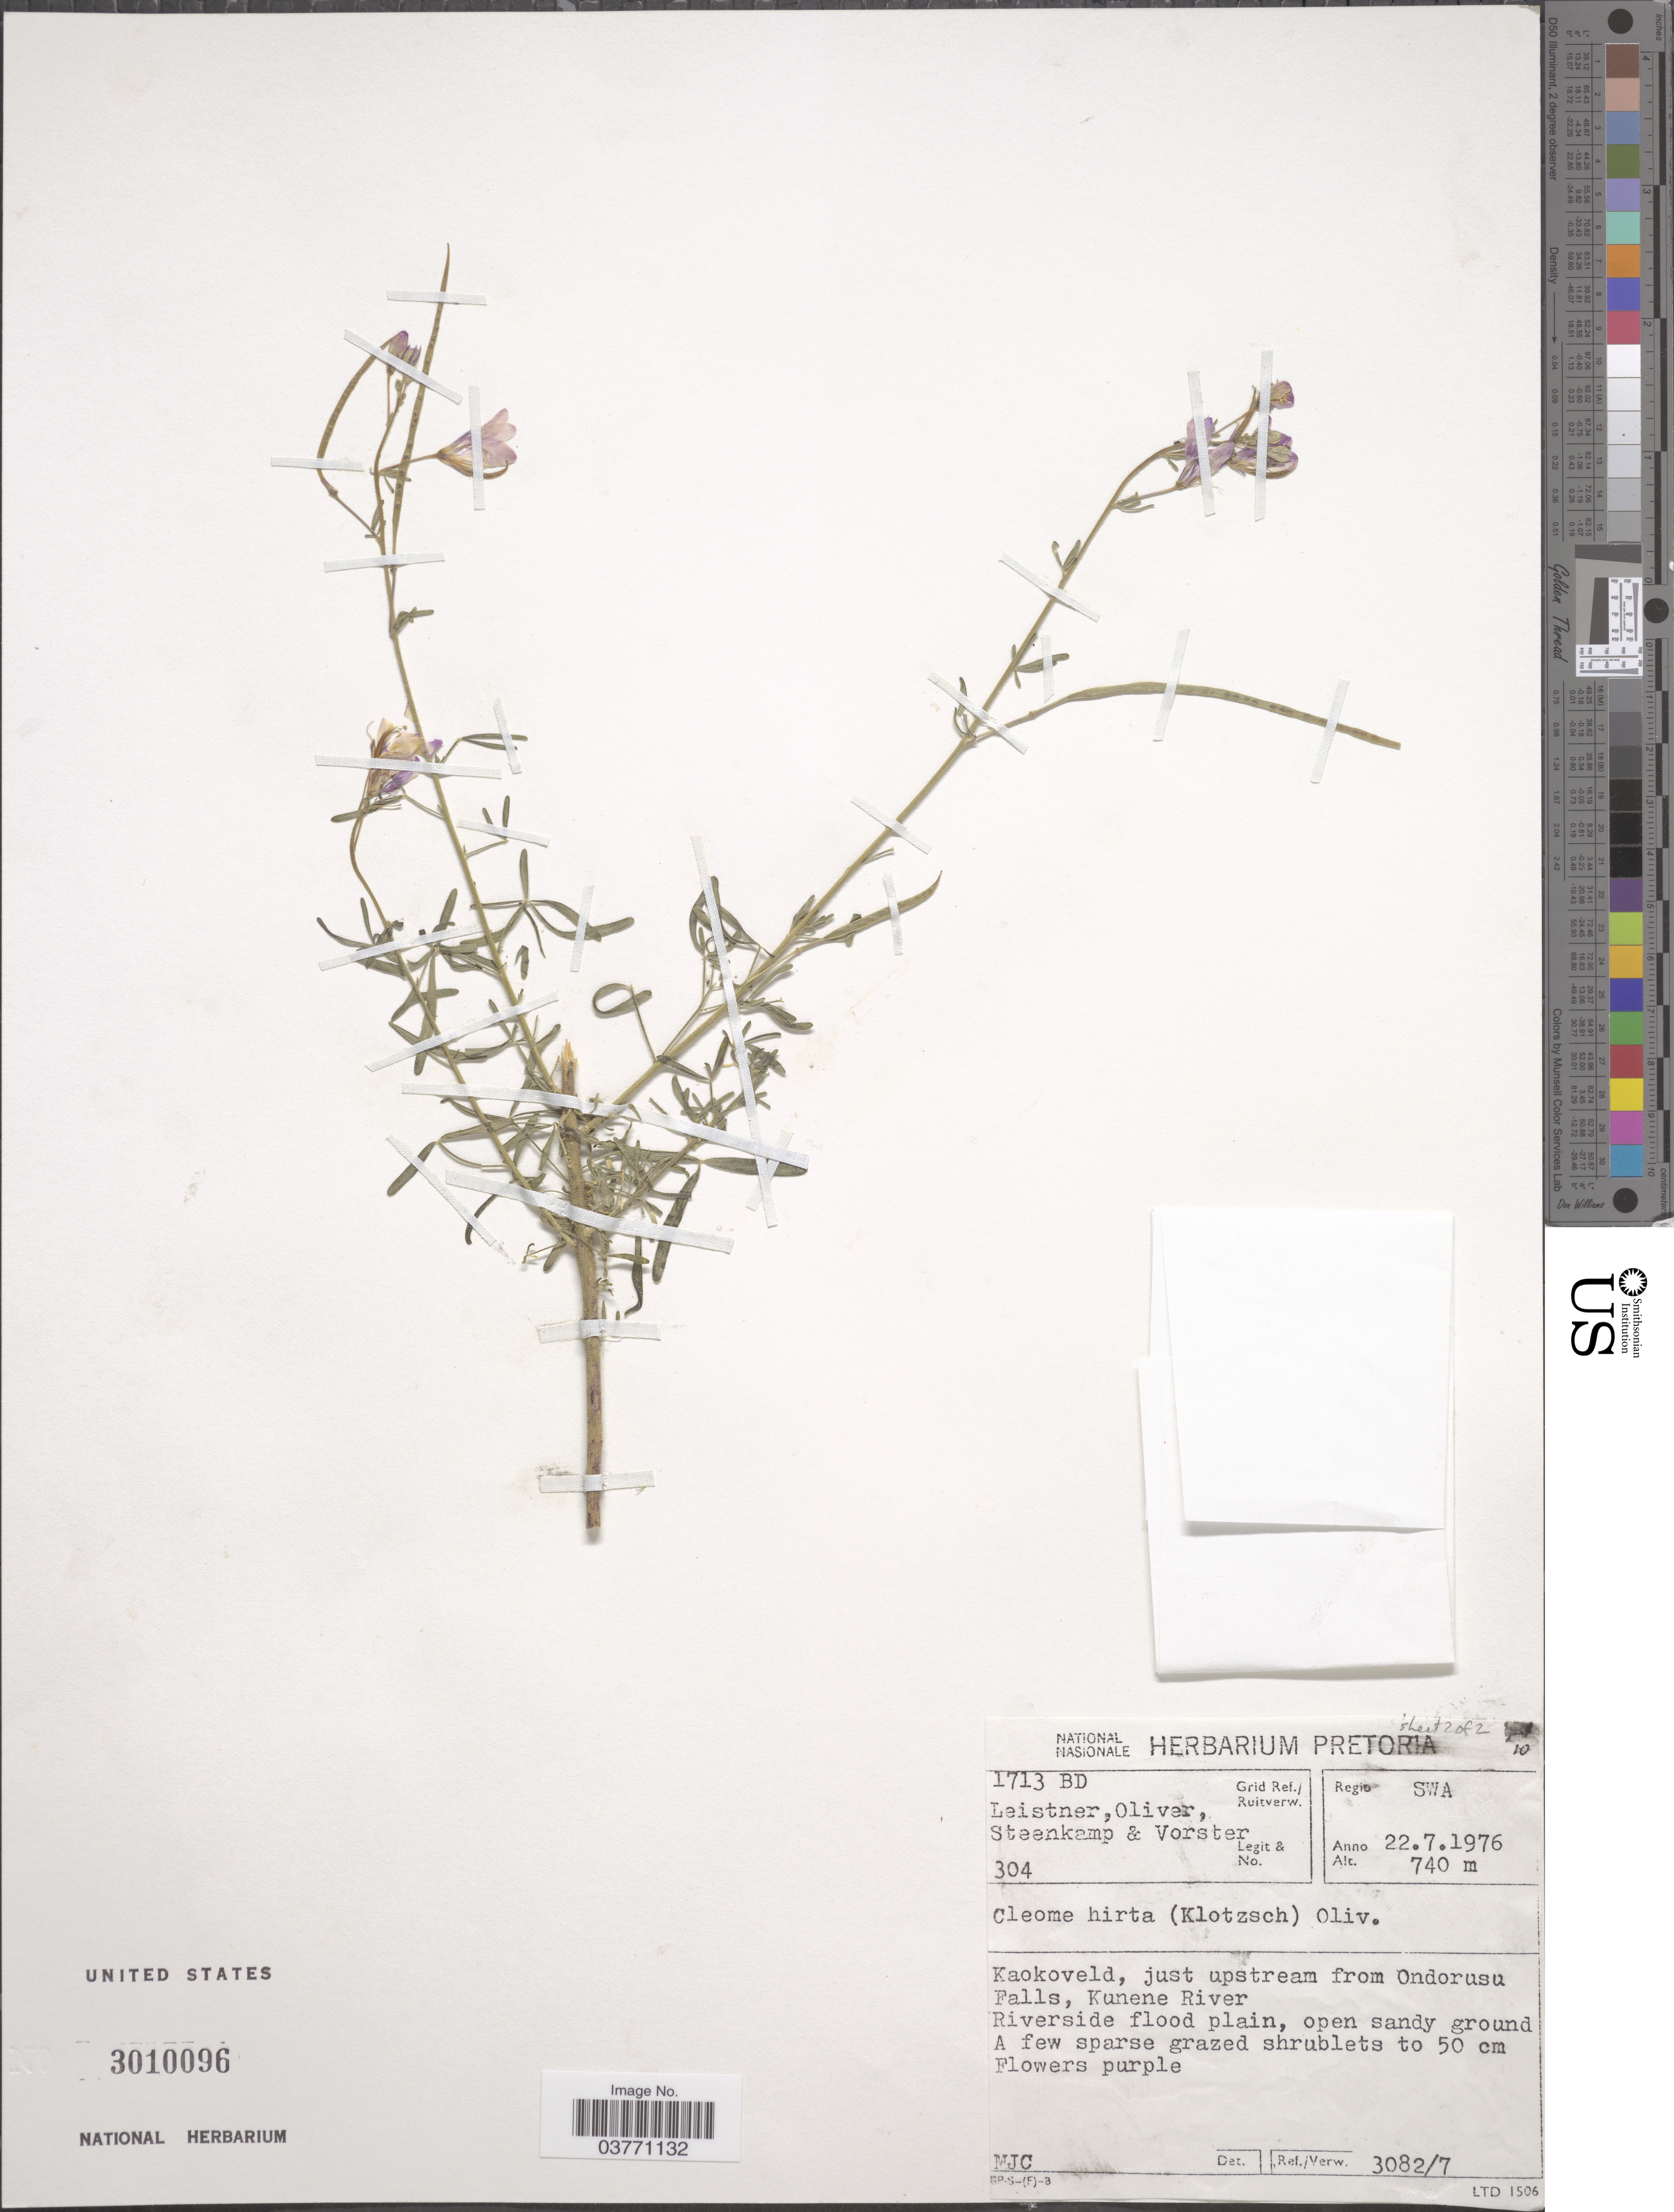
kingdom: Plantae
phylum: Tracheophyta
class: Magnoliopsida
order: Brassicales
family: Cleomaceae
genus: Sieruela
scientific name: Sieruela hirta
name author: (Klotzsch) Roalson & J.C. Hall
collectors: Leistner, Oliver, --, -- Steenkamp & -. Vorster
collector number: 304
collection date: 1976-07-22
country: Namibia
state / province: Kunene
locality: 1713 BD Grid Ref./Ruitverw. Regio Swa. Kaokoveld, just upstream from Ondorusu Falls, Kunene River.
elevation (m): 740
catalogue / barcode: US 3010096